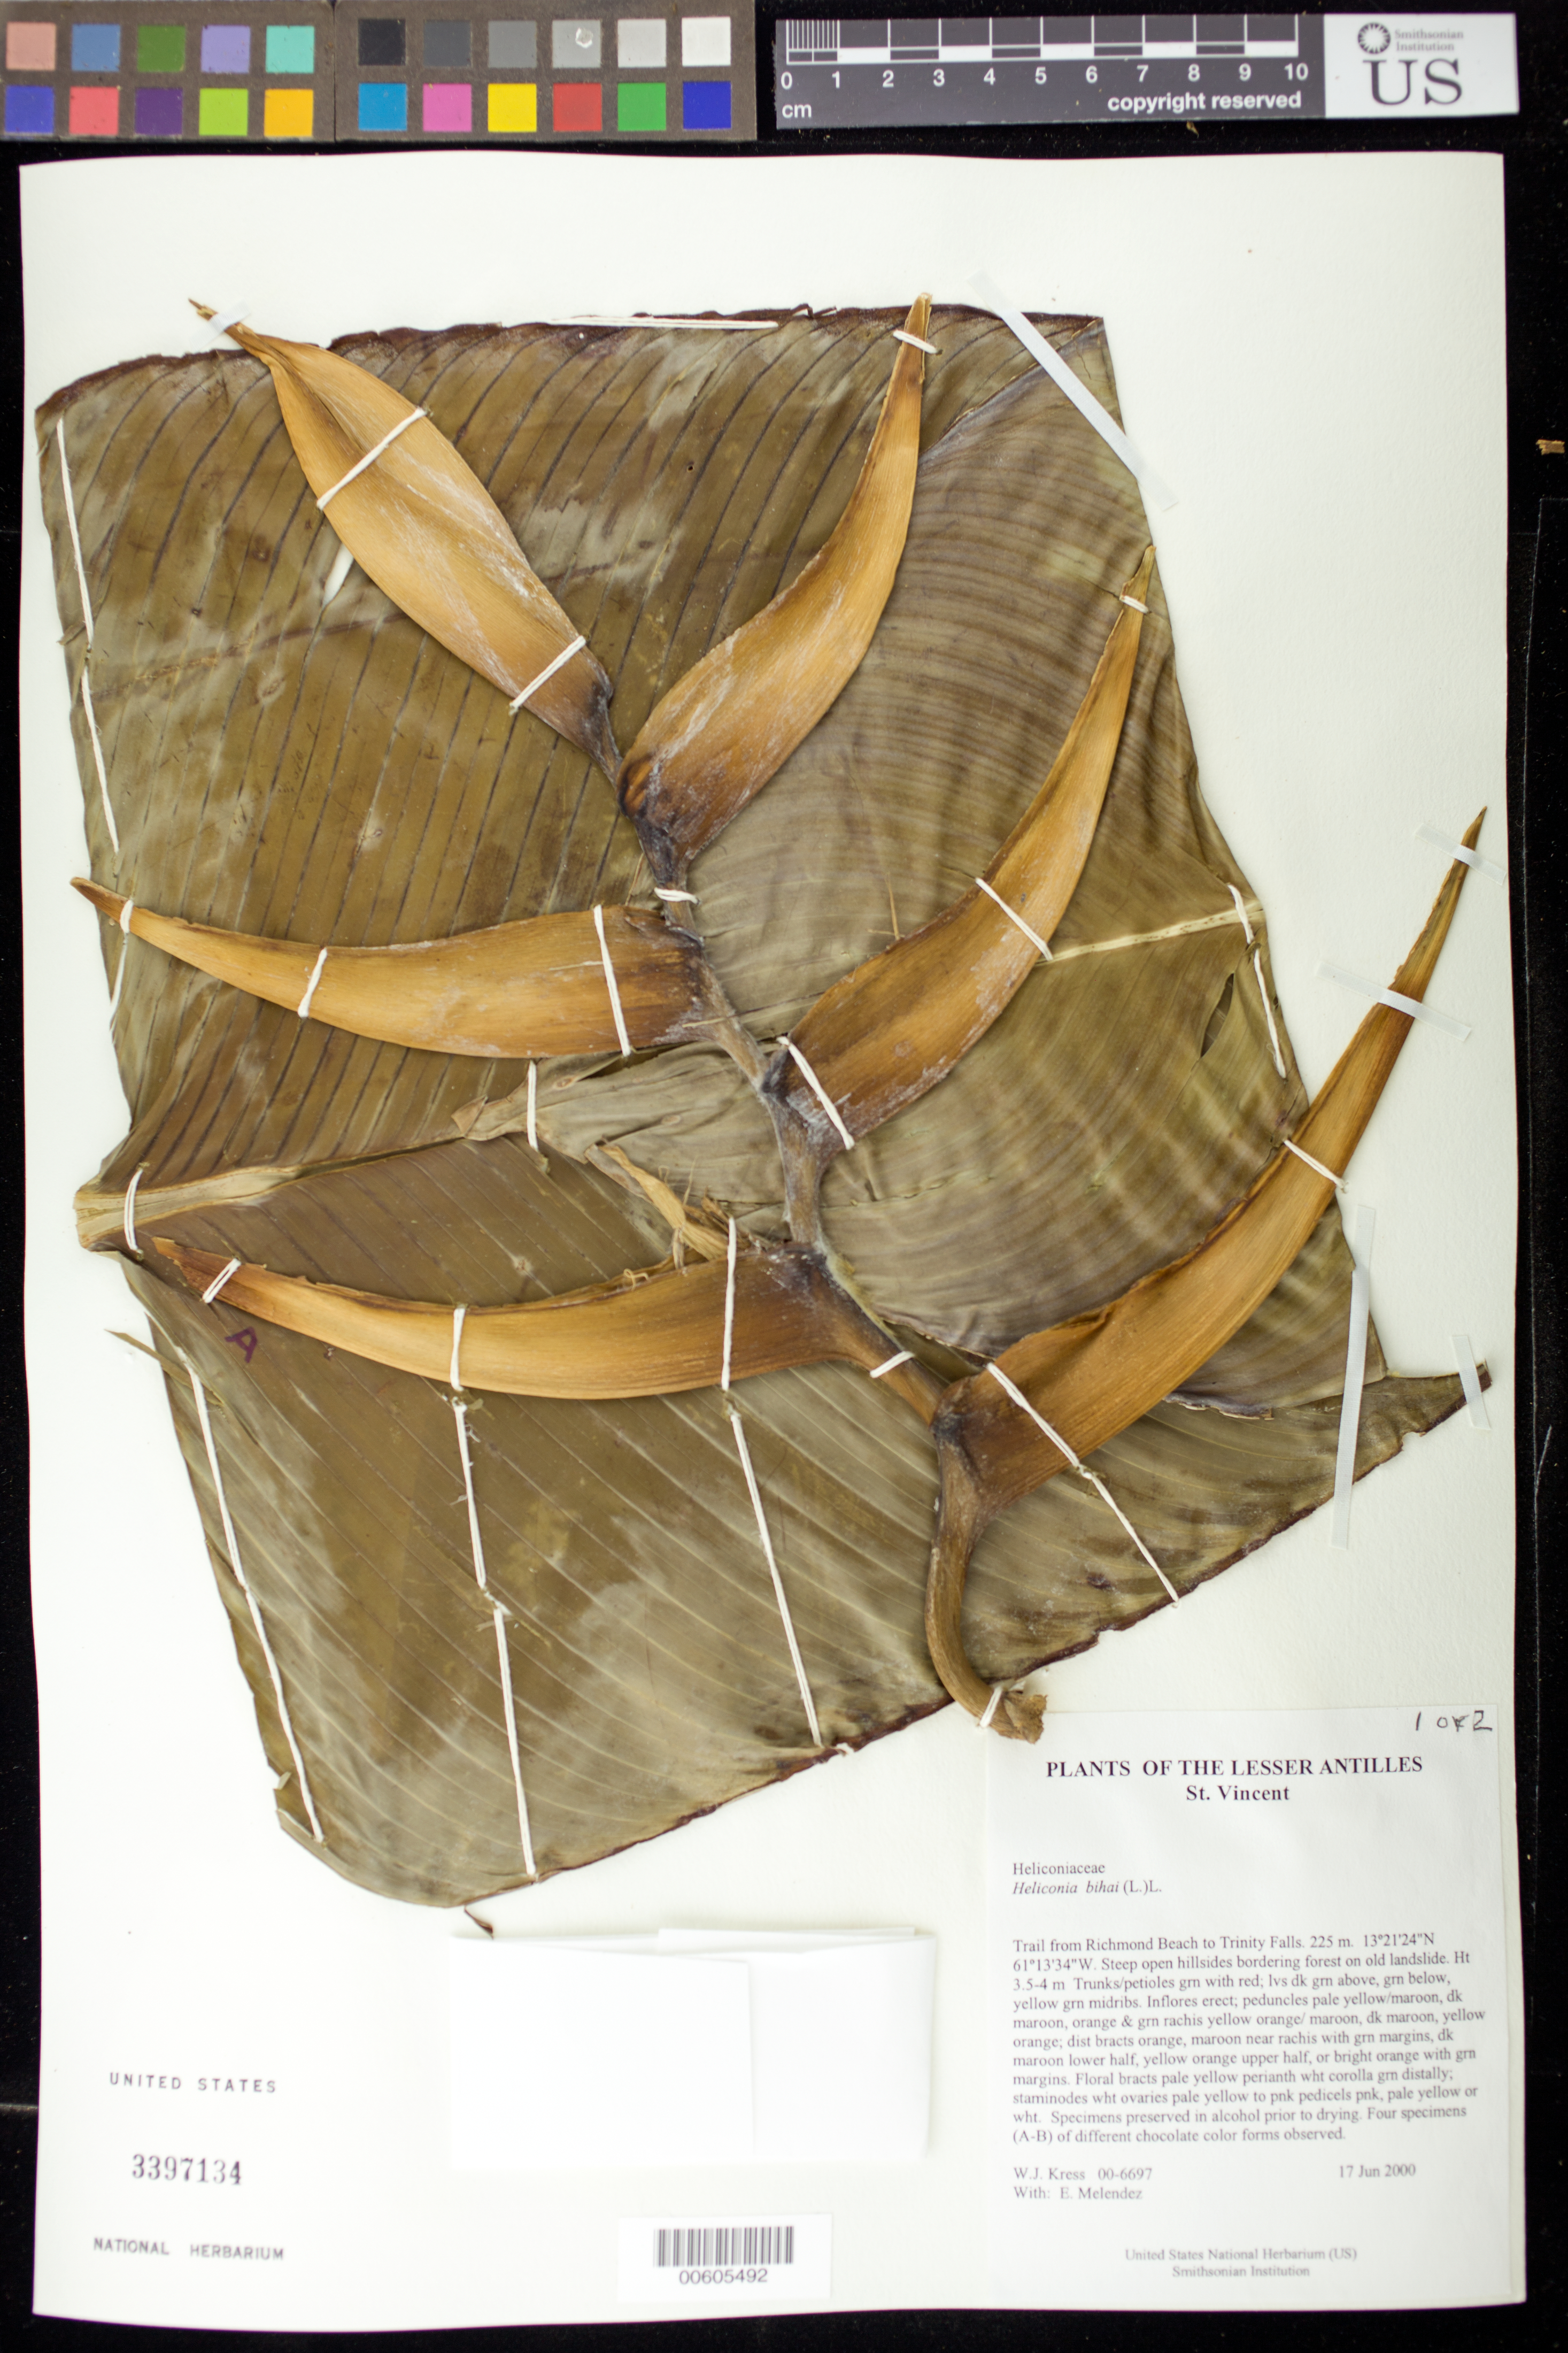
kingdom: Plantae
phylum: Tracheophyta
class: Liliopsida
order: Zingiberales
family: Heliconiaceae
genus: Heliconia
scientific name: Heliconia bihai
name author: (L.) L.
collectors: W. J. Kress & E. Meléndez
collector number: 00-6697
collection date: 2000-06-17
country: St. Vincent - Grenadines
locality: Trail from Richmond Beach to Trinity Falls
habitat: Steep open hillsides bordering forest on old landslide.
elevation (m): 225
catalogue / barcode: US 3397134